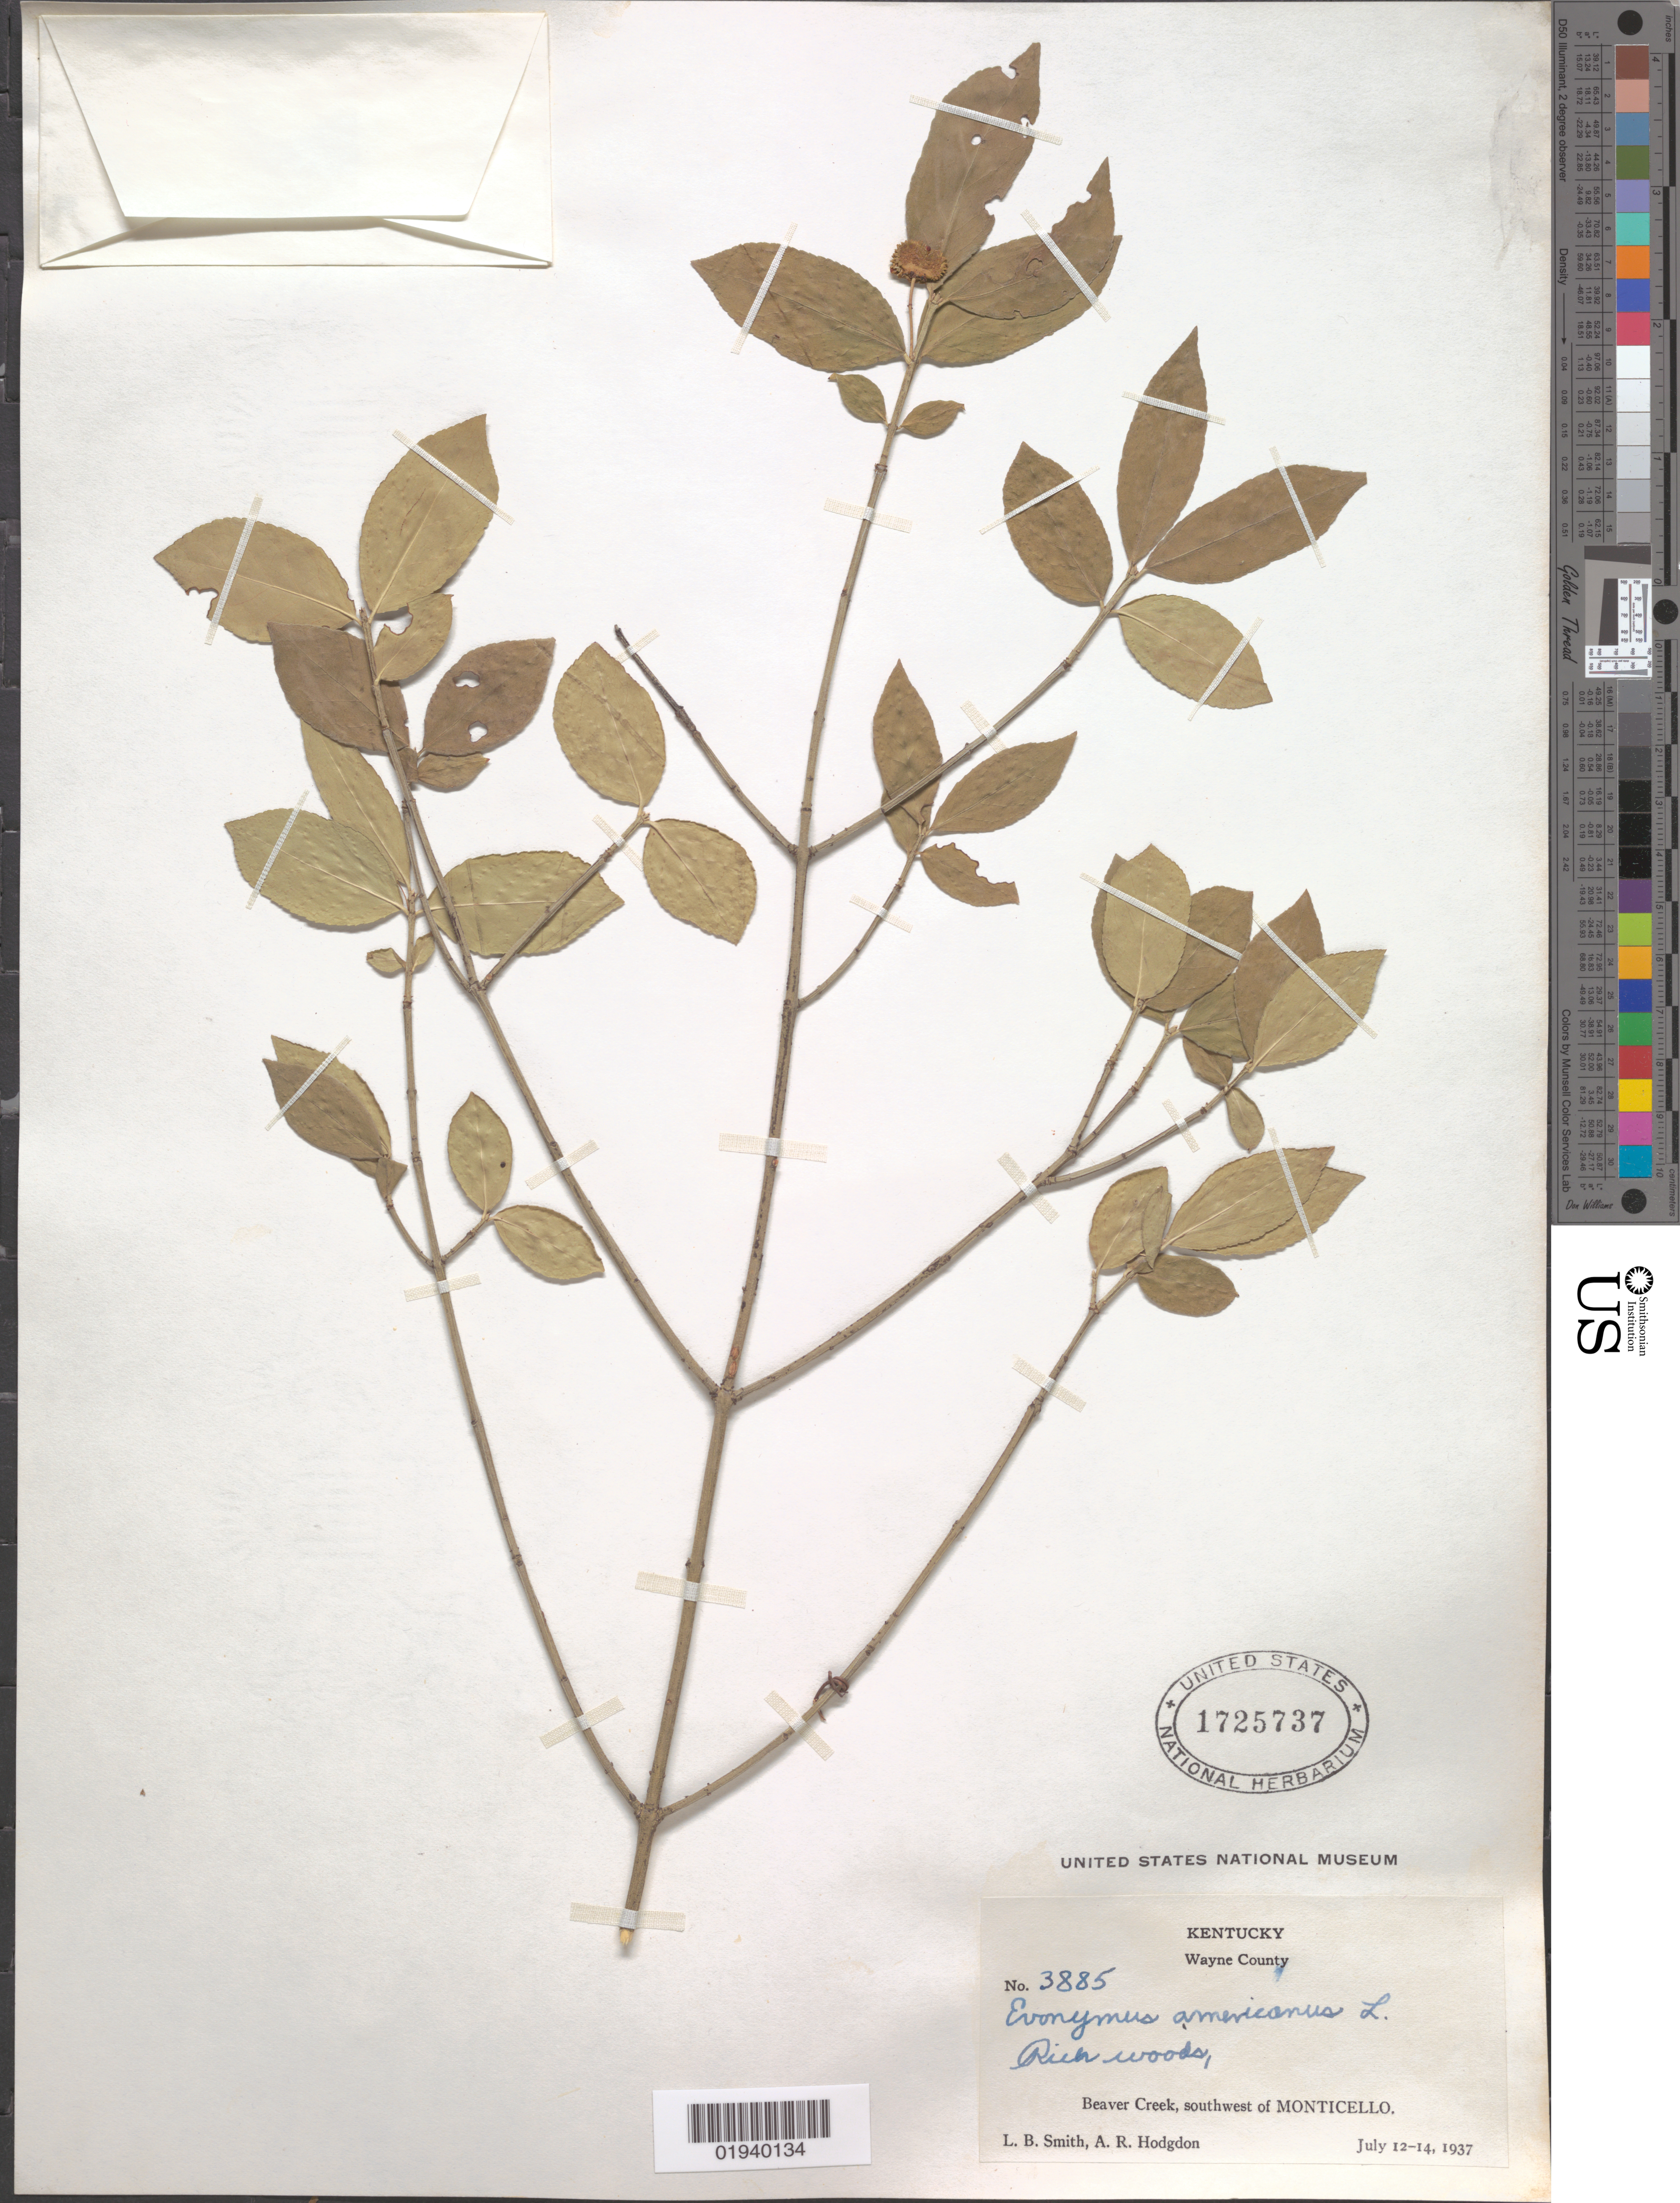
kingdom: Plantae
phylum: Tracheophyta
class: Magnoliopsida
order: Celastrales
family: Celastraceae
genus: Euonymus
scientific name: Euonymus americanus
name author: L.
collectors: L. Smith & A. R. Hodgdon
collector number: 3885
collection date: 1937-07-12/1937-07-14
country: United States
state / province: Kentucky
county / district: Wayne County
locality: Beaver Creek, SW of Monticello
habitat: Rich woods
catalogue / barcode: US 1725737